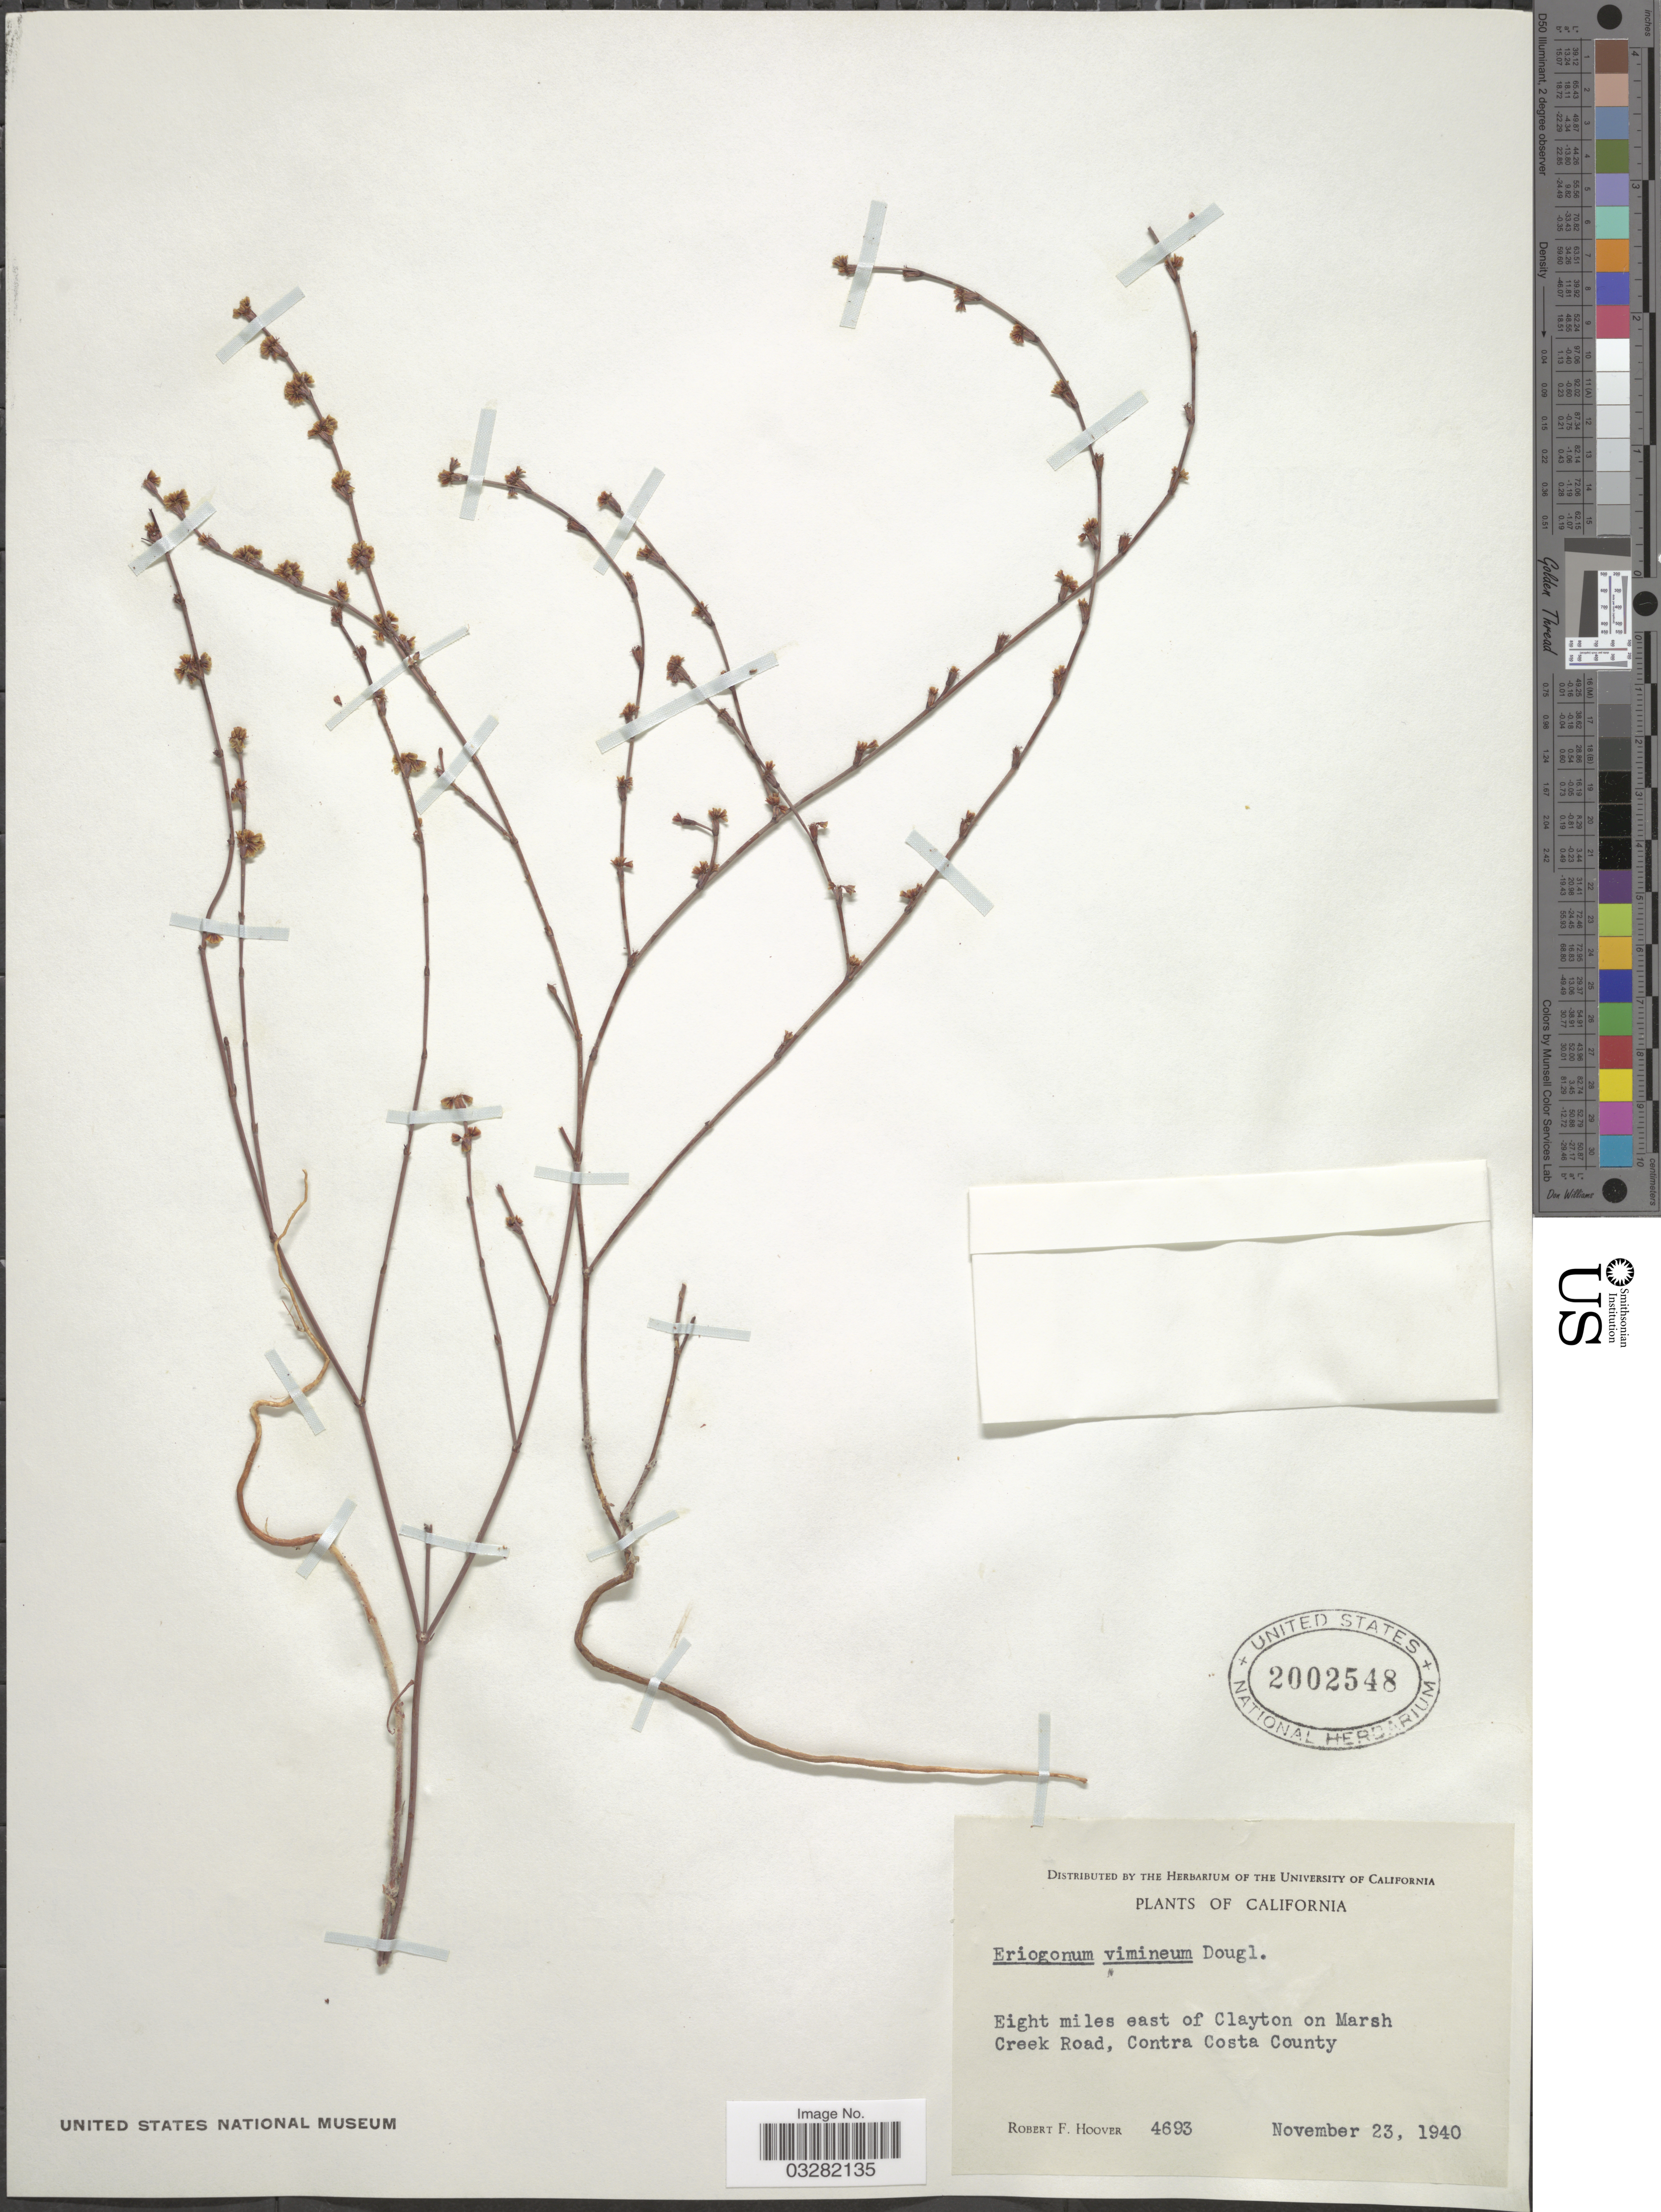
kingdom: Plantae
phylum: Tracheophyta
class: Magnoliopsida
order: Caryophyllales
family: Polygonaceae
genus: Eriogonum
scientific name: Eriogonum vimineum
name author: Douglas ex Benth.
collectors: R. F. Hoover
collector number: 4693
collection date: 1940-11-23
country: United States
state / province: California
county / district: Contra Costa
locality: Eight miles east of Clayton on Marsh Creek Road, Contra Costa County.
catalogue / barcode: US 2002548